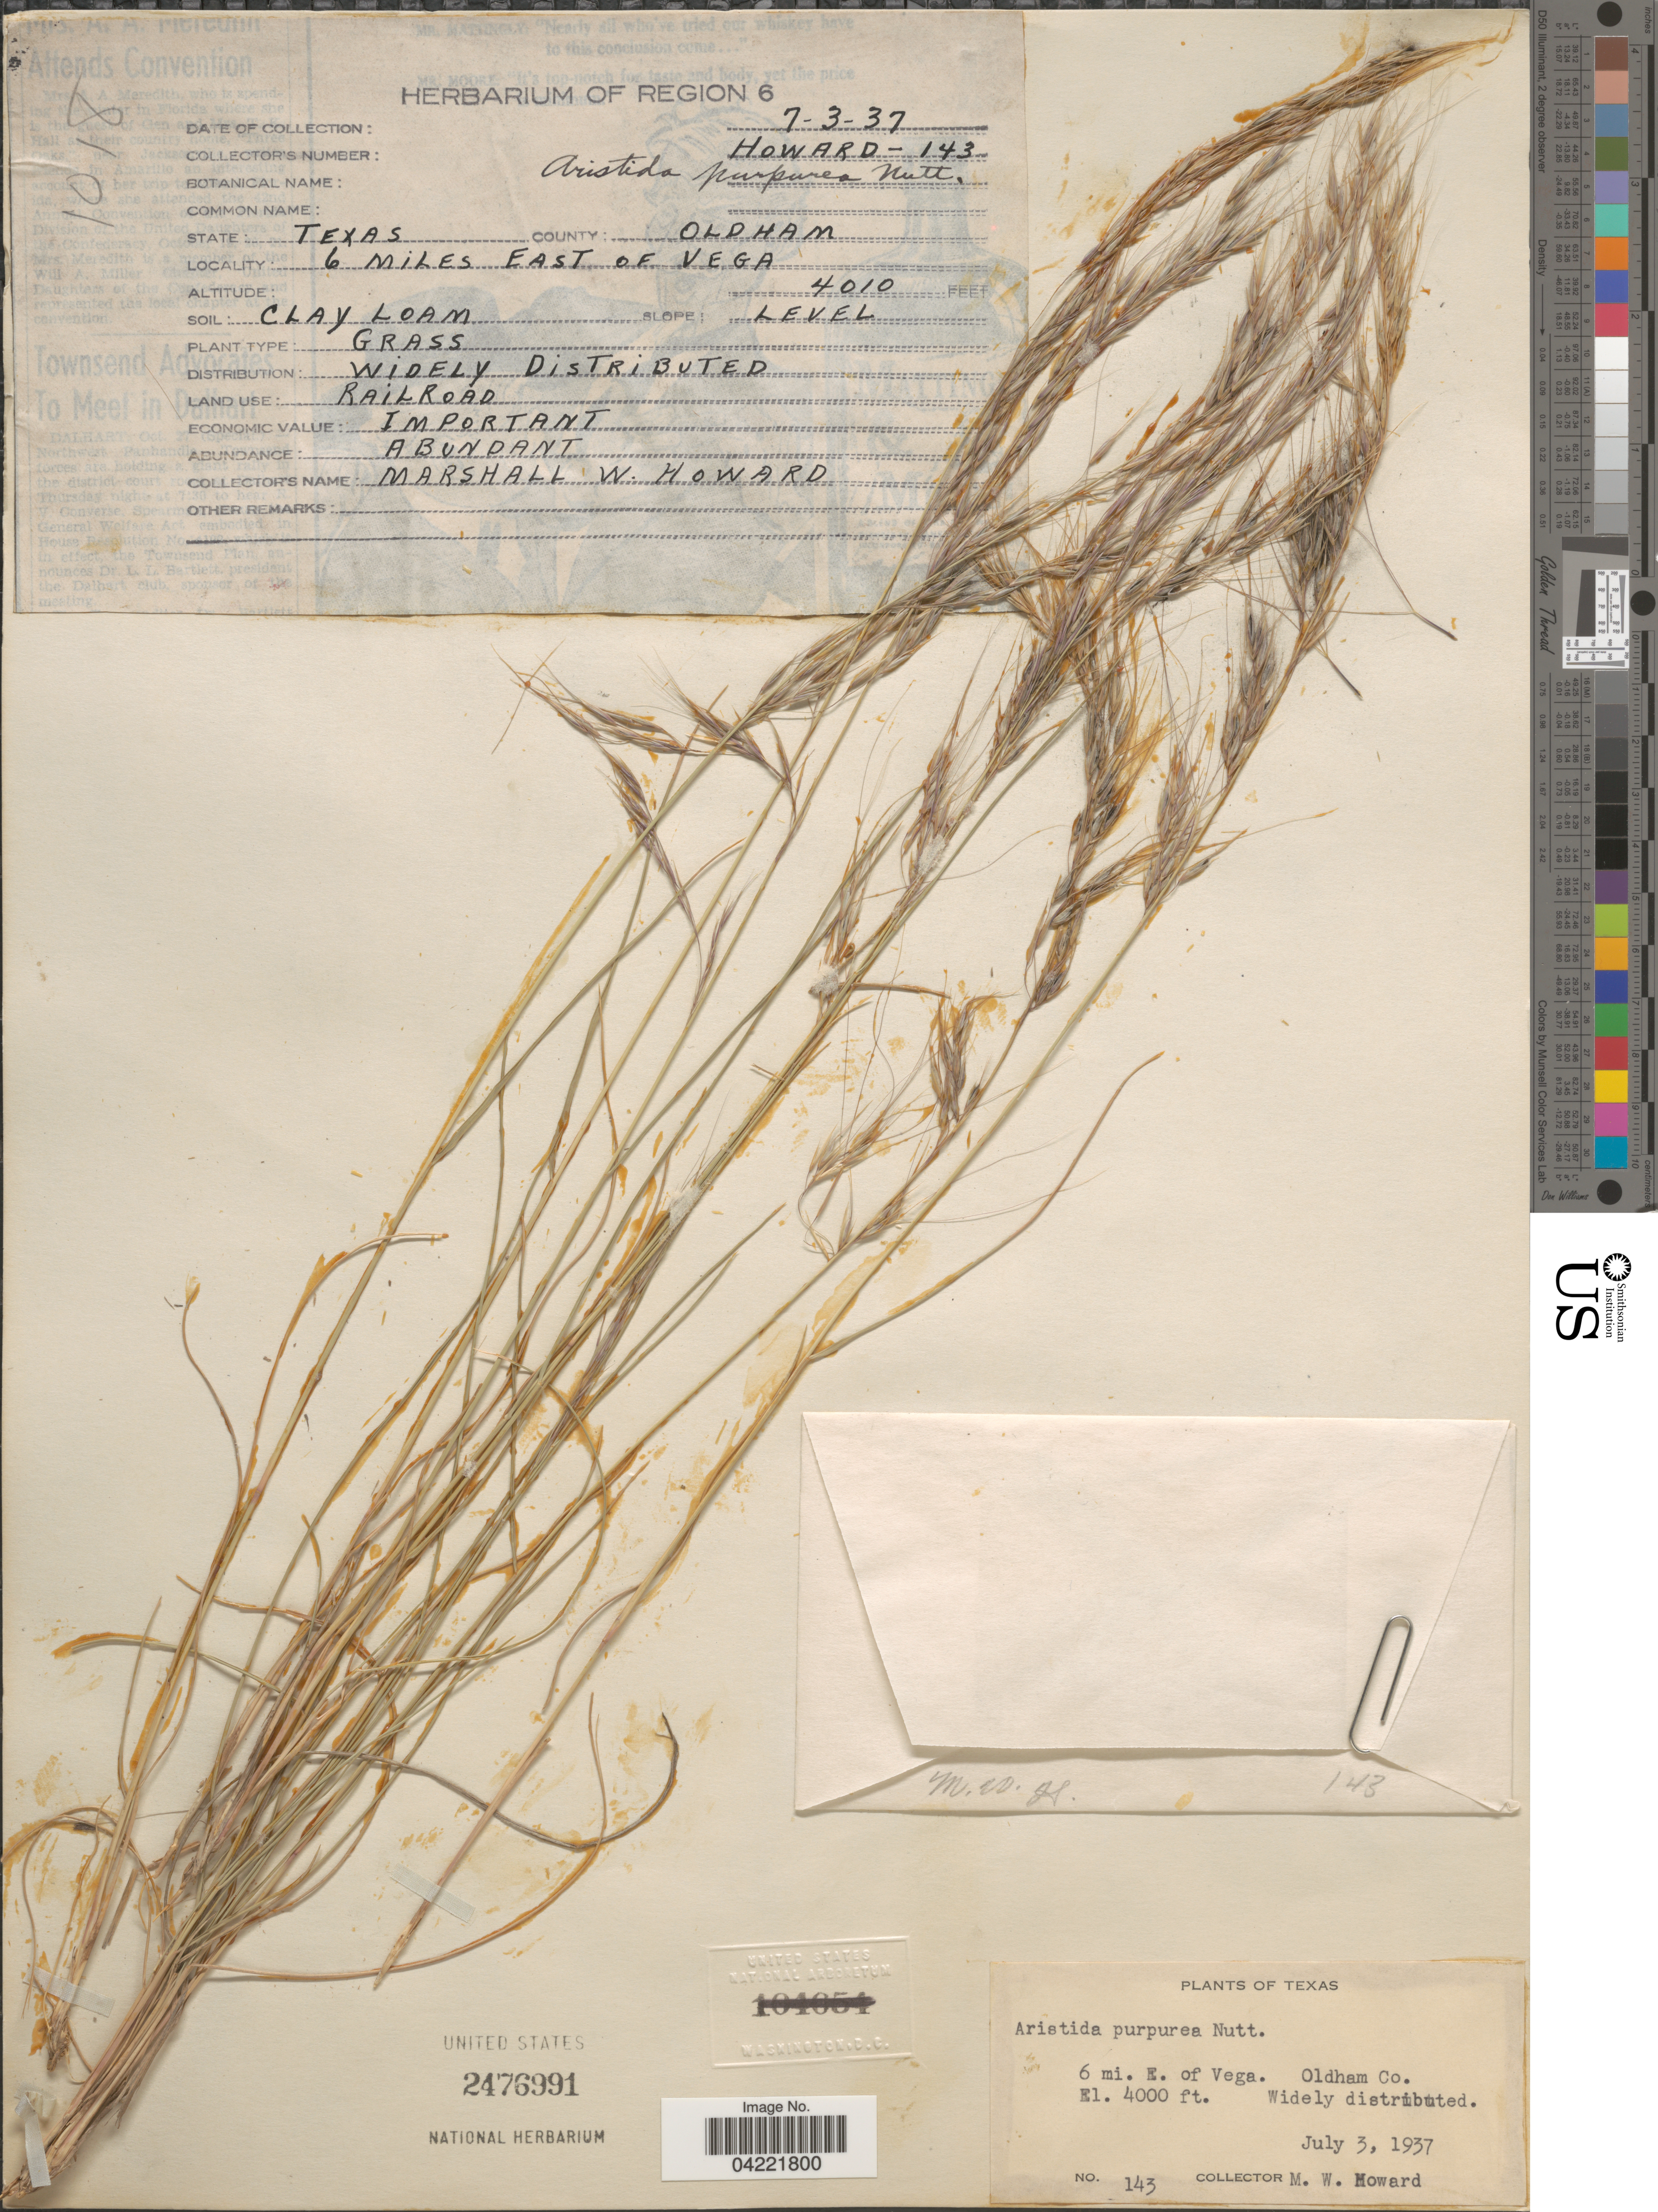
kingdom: Plantae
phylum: Tracheophyta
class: Liliopsida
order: Poales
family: Poaceae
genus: Aristida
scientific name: Aristida purpurea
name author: Nutt.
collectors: M. Howard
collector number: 143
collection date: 1937-07-03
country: United States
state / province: Texas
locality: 6 miles East of Vega. Oldham County.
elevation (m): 1219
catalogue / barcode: US 2476991